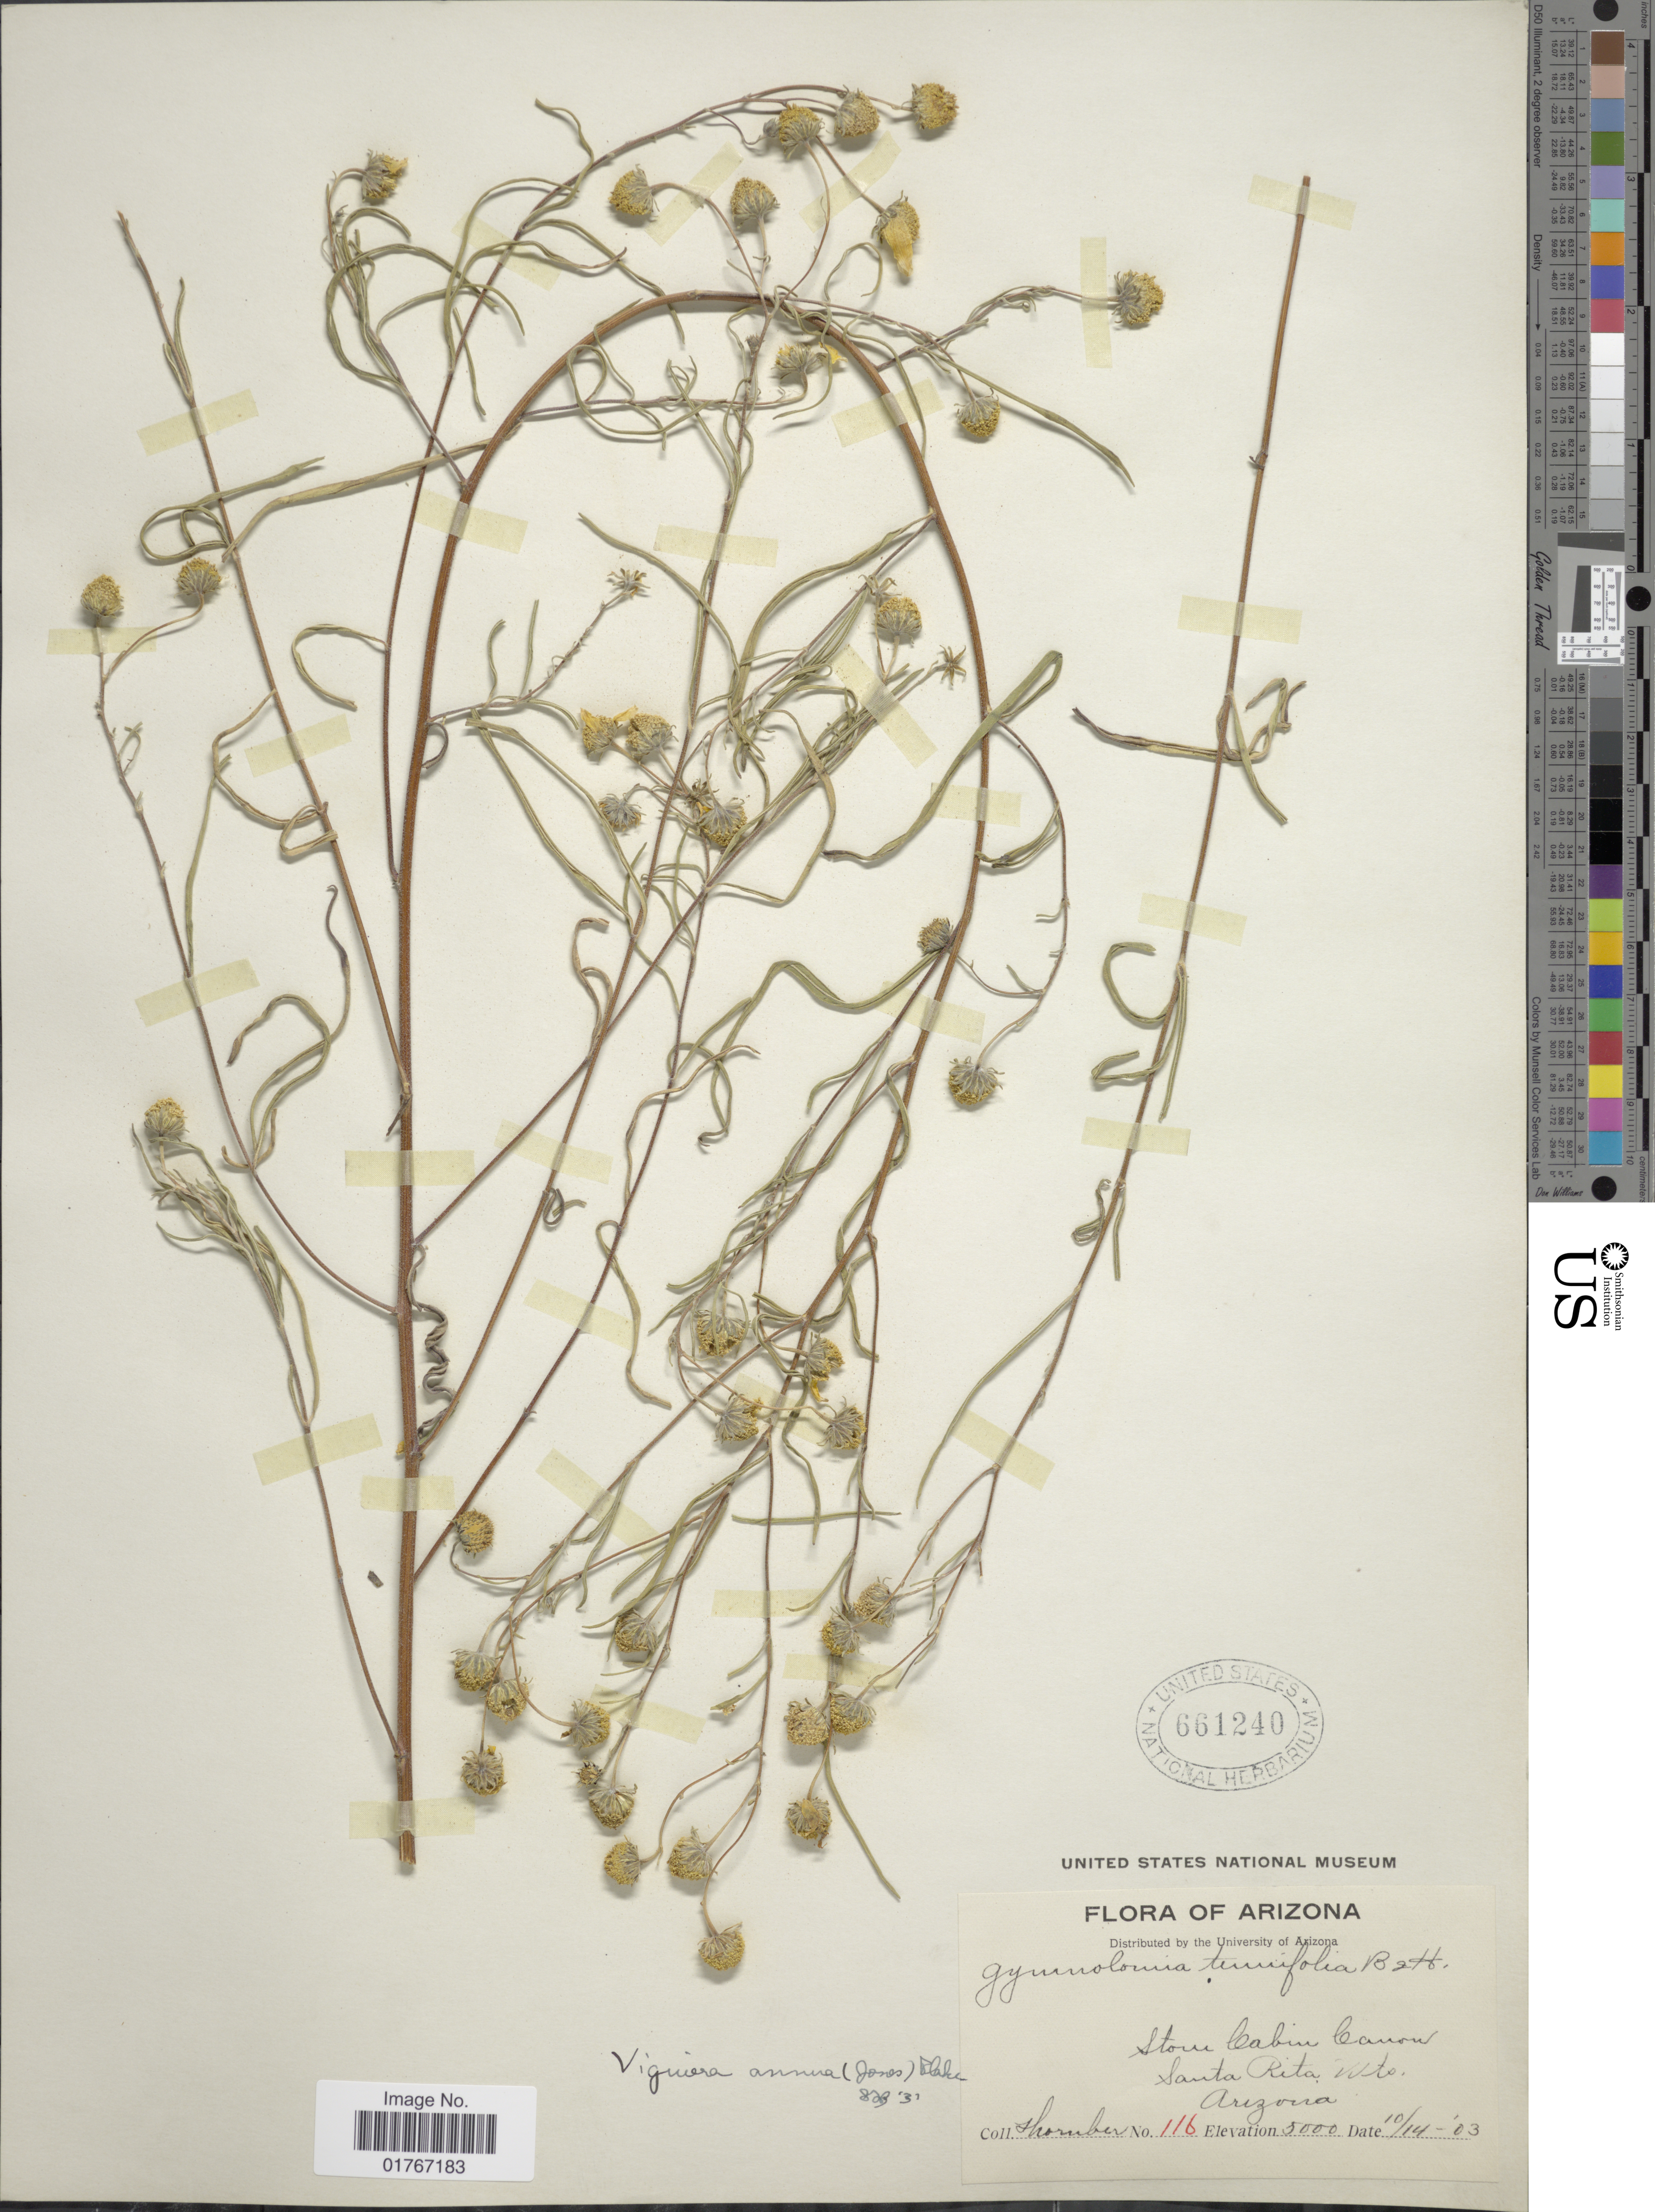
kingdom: Plantae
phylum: Tracheophyta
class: Magnoliopsida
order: Asterales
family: Asteraceae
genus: Heliomeris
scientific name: Heliomeris annua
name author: (M.E. Jones) Cockerell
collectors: -. Thornber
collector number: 116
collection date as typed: Transcribed d/m/y: 14/10/3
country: United States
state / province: Arizona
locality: Stone Cabin Canon, Santa Rita Mts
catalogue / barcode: US 661240